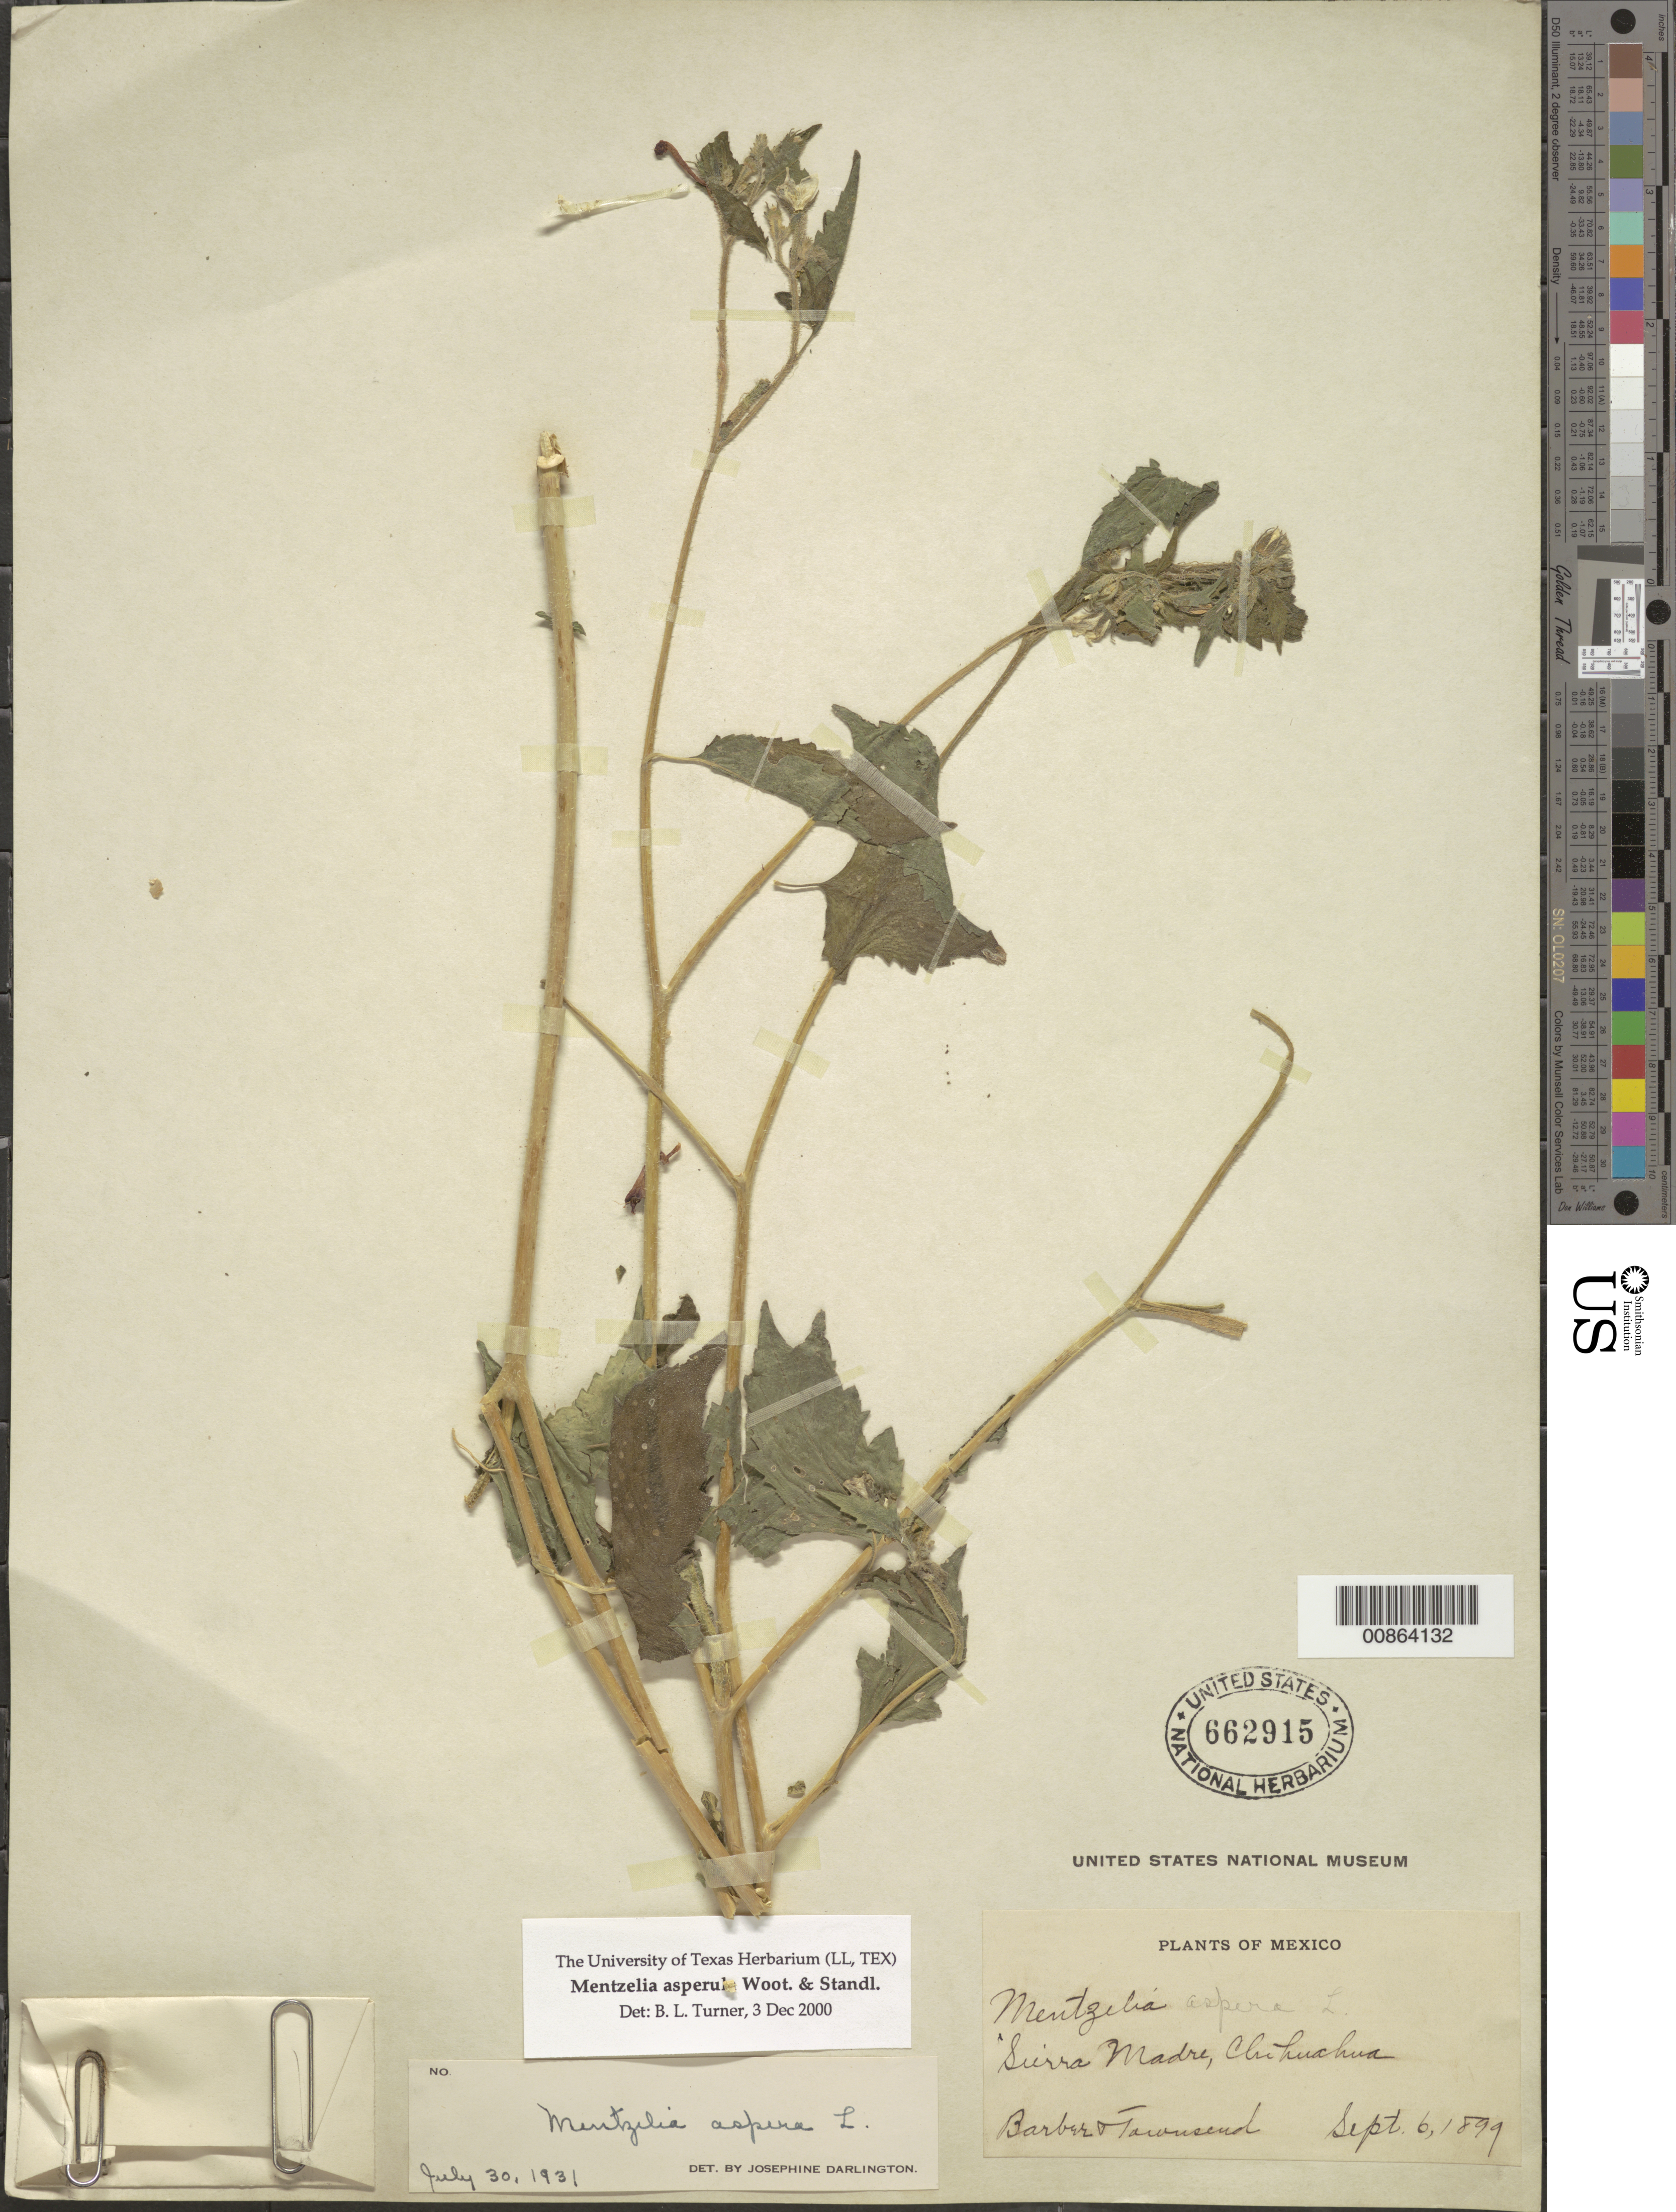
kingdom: Plantae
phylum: Tracheophyta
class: Magnoliopsida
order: Cornales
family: Loasaceae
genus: Mentzelia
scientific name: Mentzelia asperula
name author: Wooton & Standl.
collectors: C. Barber & C. H. T. Townsend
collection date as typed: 06 Sep 1899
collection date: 1899-09-06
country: Mexico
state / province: Chihuahua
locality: Sierra Madre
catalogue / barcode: US 692915